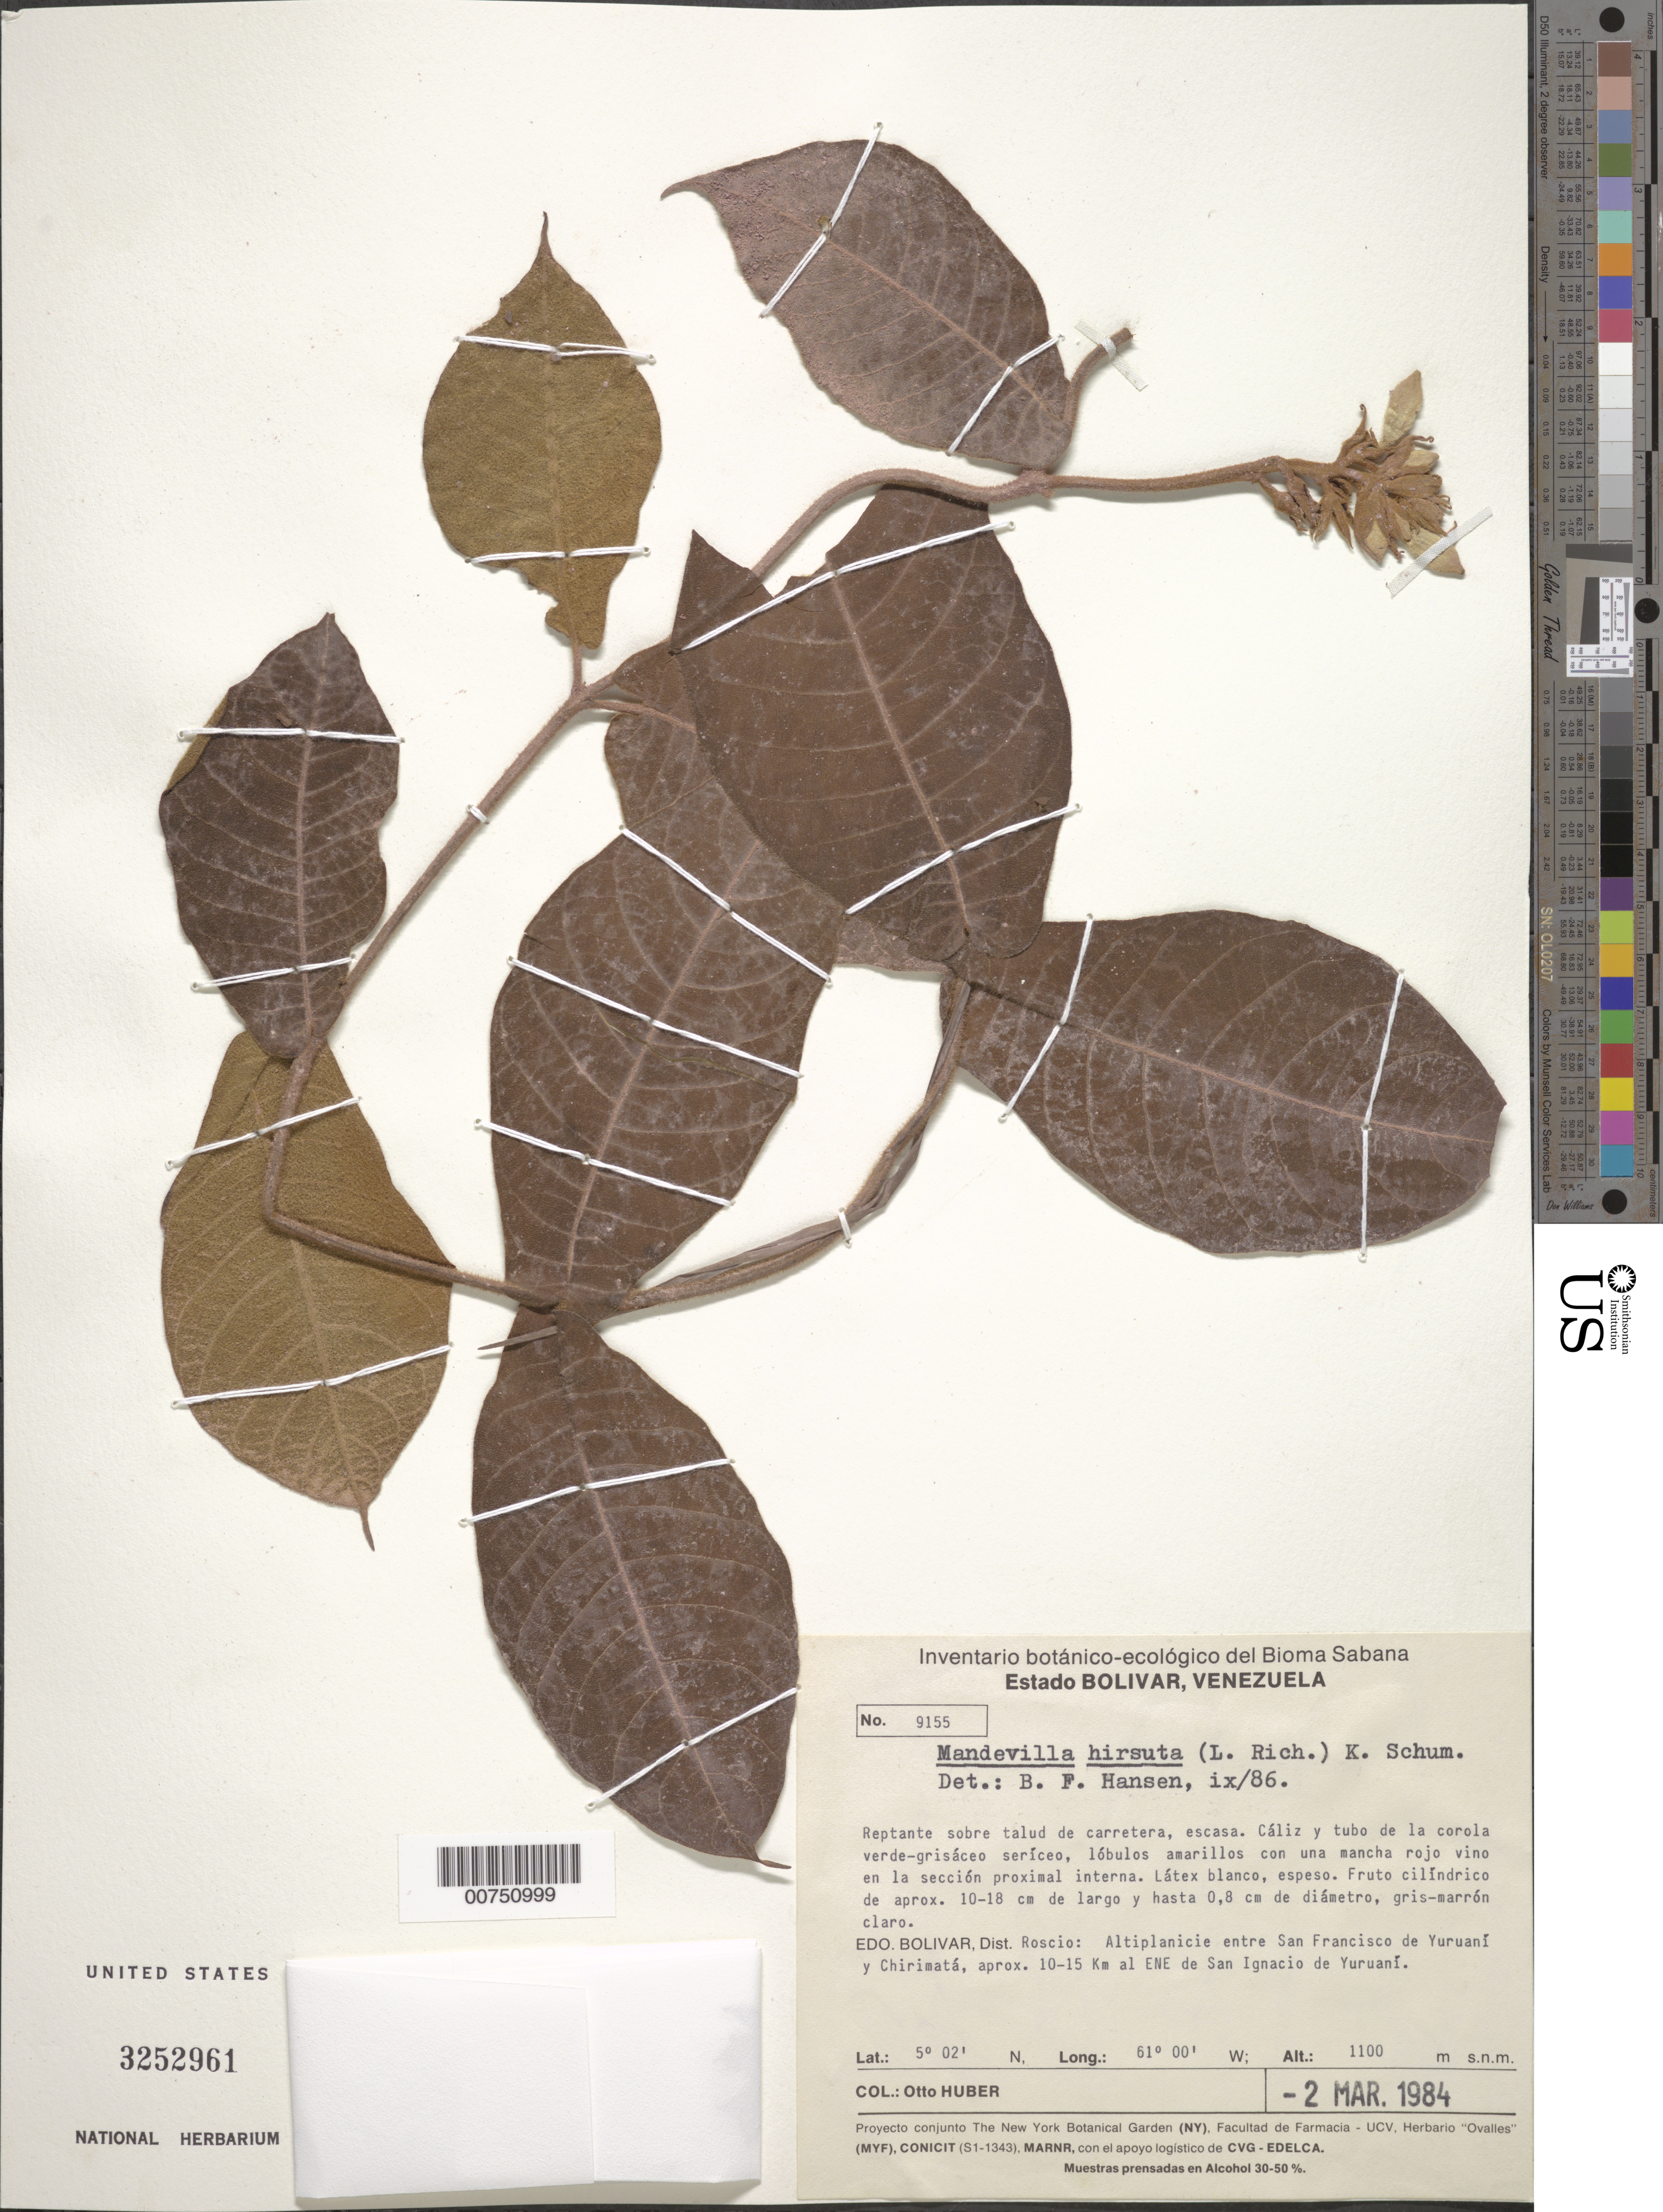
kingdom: Plantae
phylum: Tracheophyta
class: Magnoliopsida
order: Gentianales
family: Apocynaceae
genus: Mandevilla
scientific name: Mandevilla hirsuta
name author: (Rich.) K. Schum.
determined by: Hansen, B.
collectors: O. Huber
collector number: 9155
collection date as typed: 2-Mar-84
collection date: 1984-03-02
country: Venezuela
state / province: Bolívar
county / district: Roscio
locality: San Ignacio de Yuruani, 10-15 km ENE, altiplanicie entre San Francisco de Yurani y Chirimata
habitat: Reptante sobre talud de carretera, escasa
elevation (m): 1100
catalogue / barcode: US 3252961